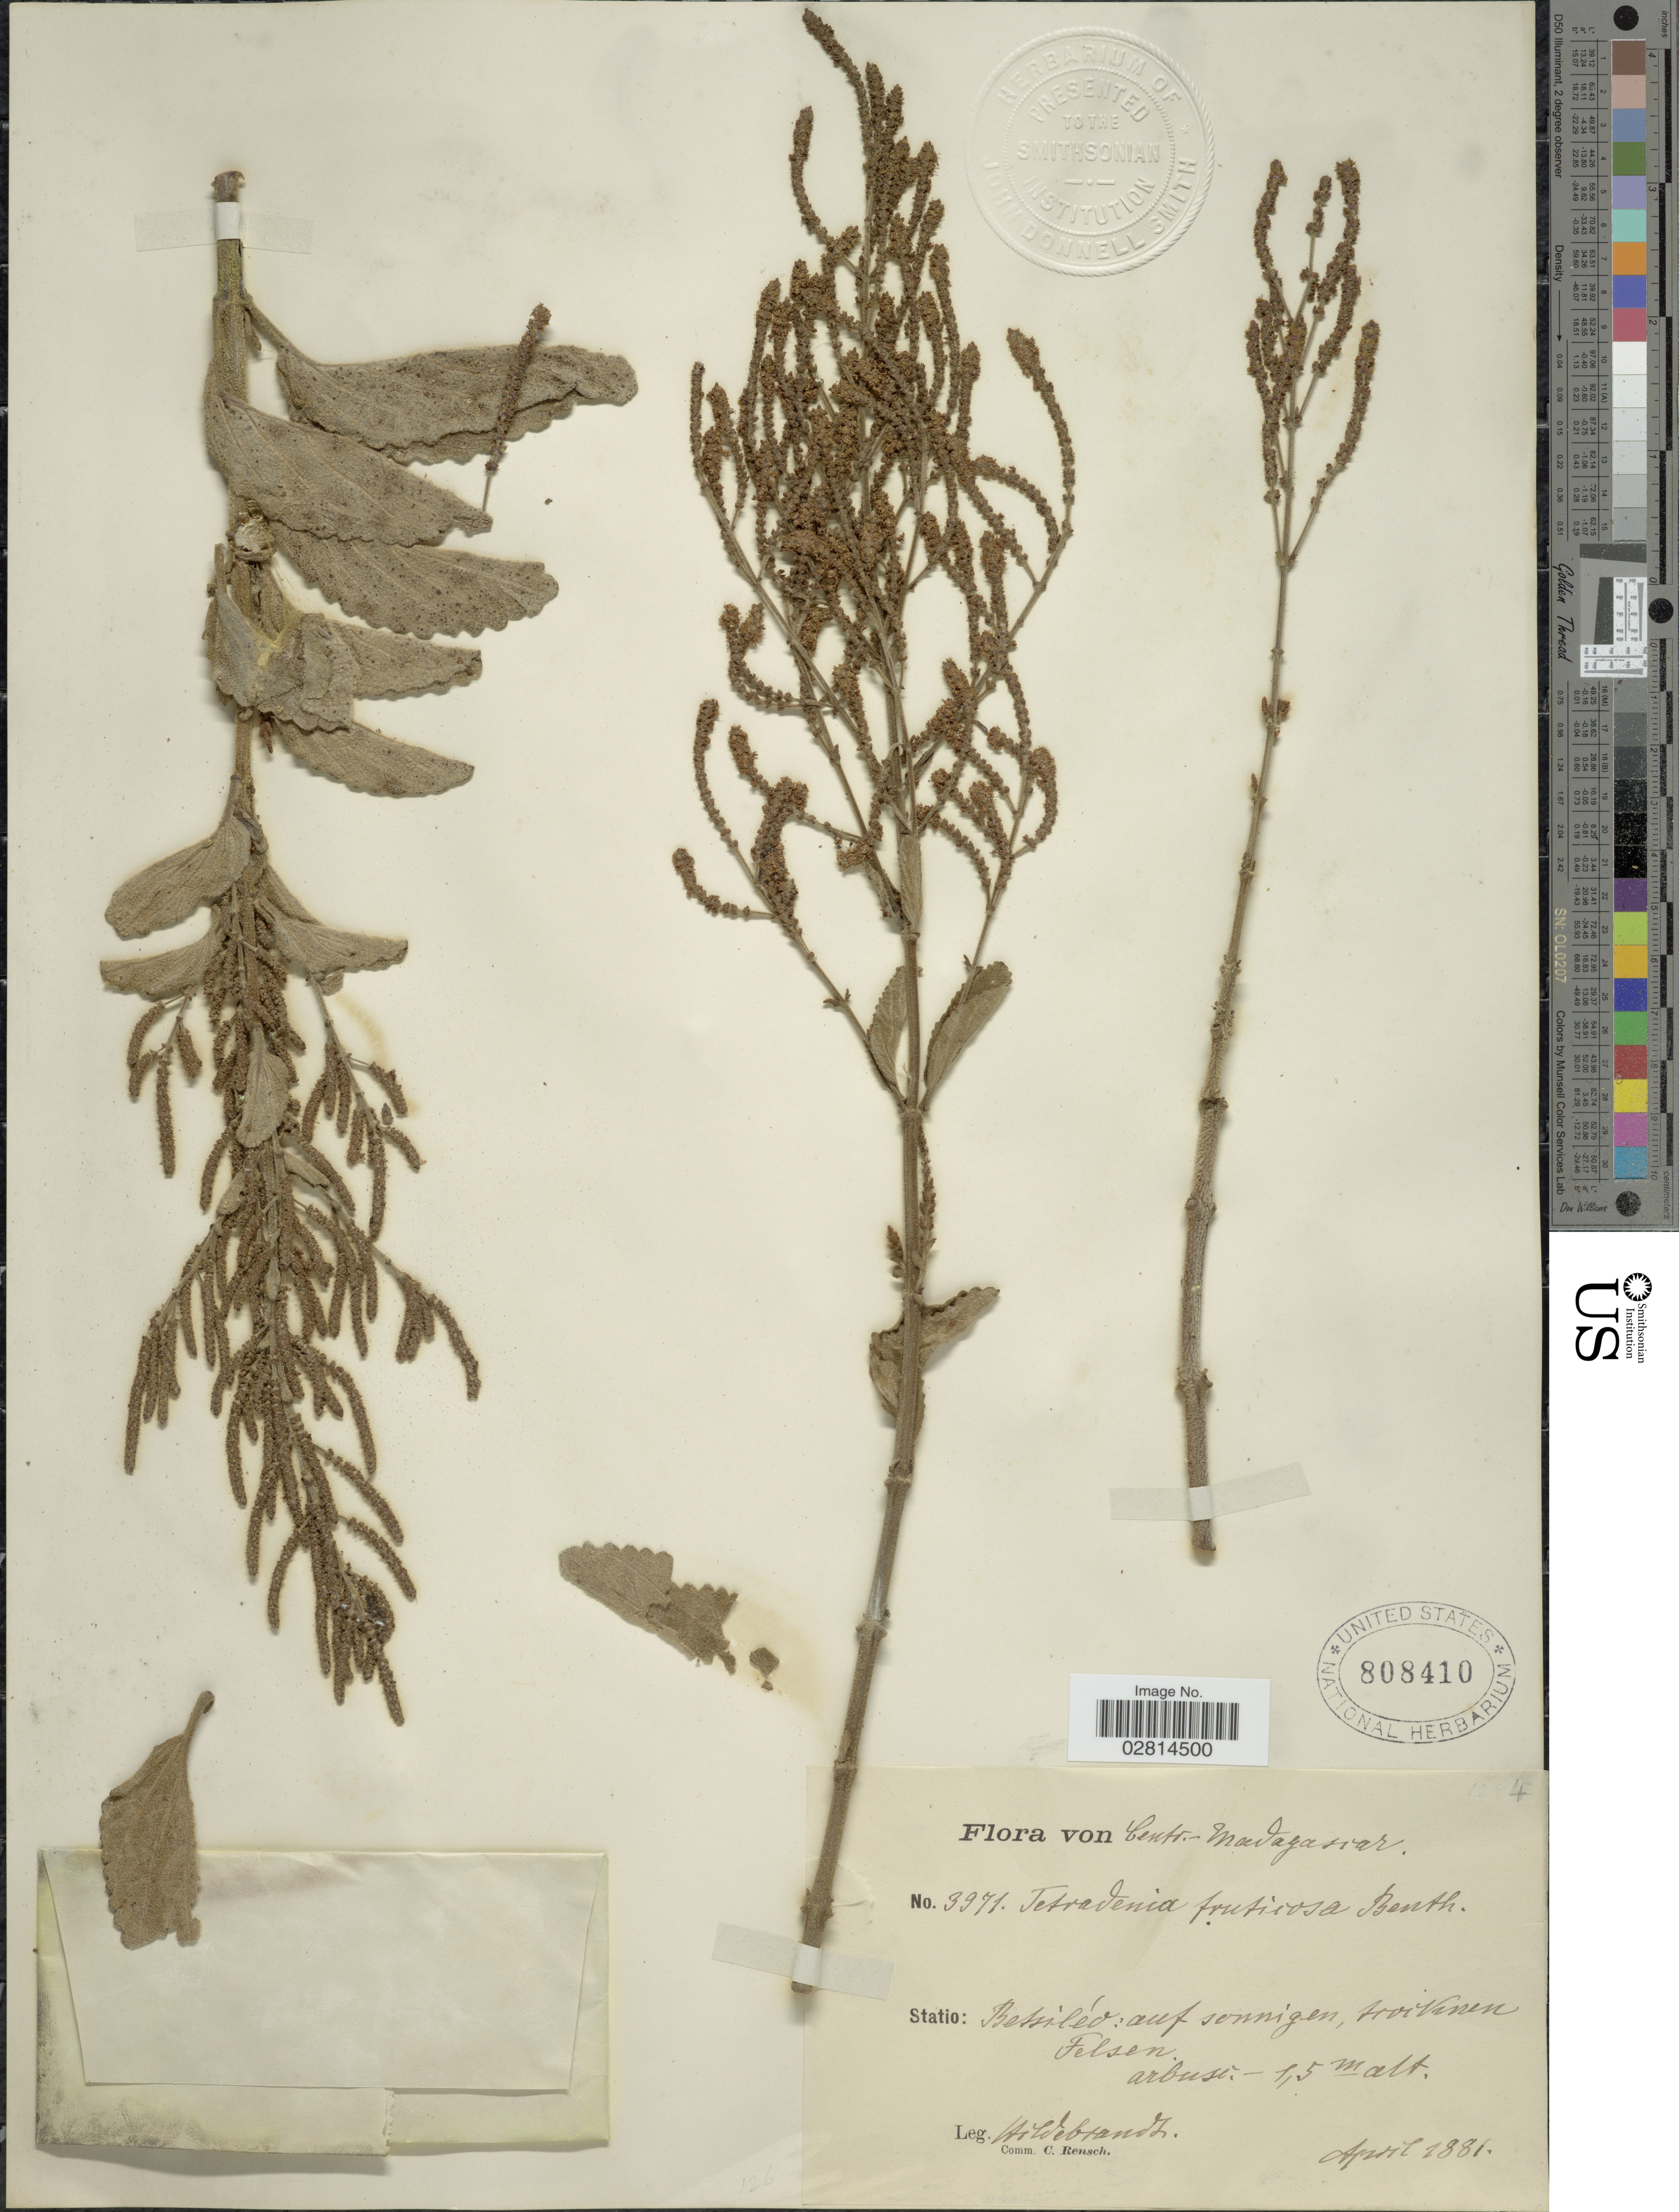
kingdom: Plantae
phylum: Tracheophyta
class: Magnoliopsida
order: Lamiales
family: Lamiaceae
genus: Tetradenia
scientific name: Tetradenia fruticosa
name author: Benth.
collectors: J. Hildebrandt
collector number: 3971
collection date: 1881-04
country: Madagascar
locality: Centr.-Madagascar. Betsiléo: auf sonnigen, auf sonnigen, trockenen Felsen.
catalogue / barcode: US 808410